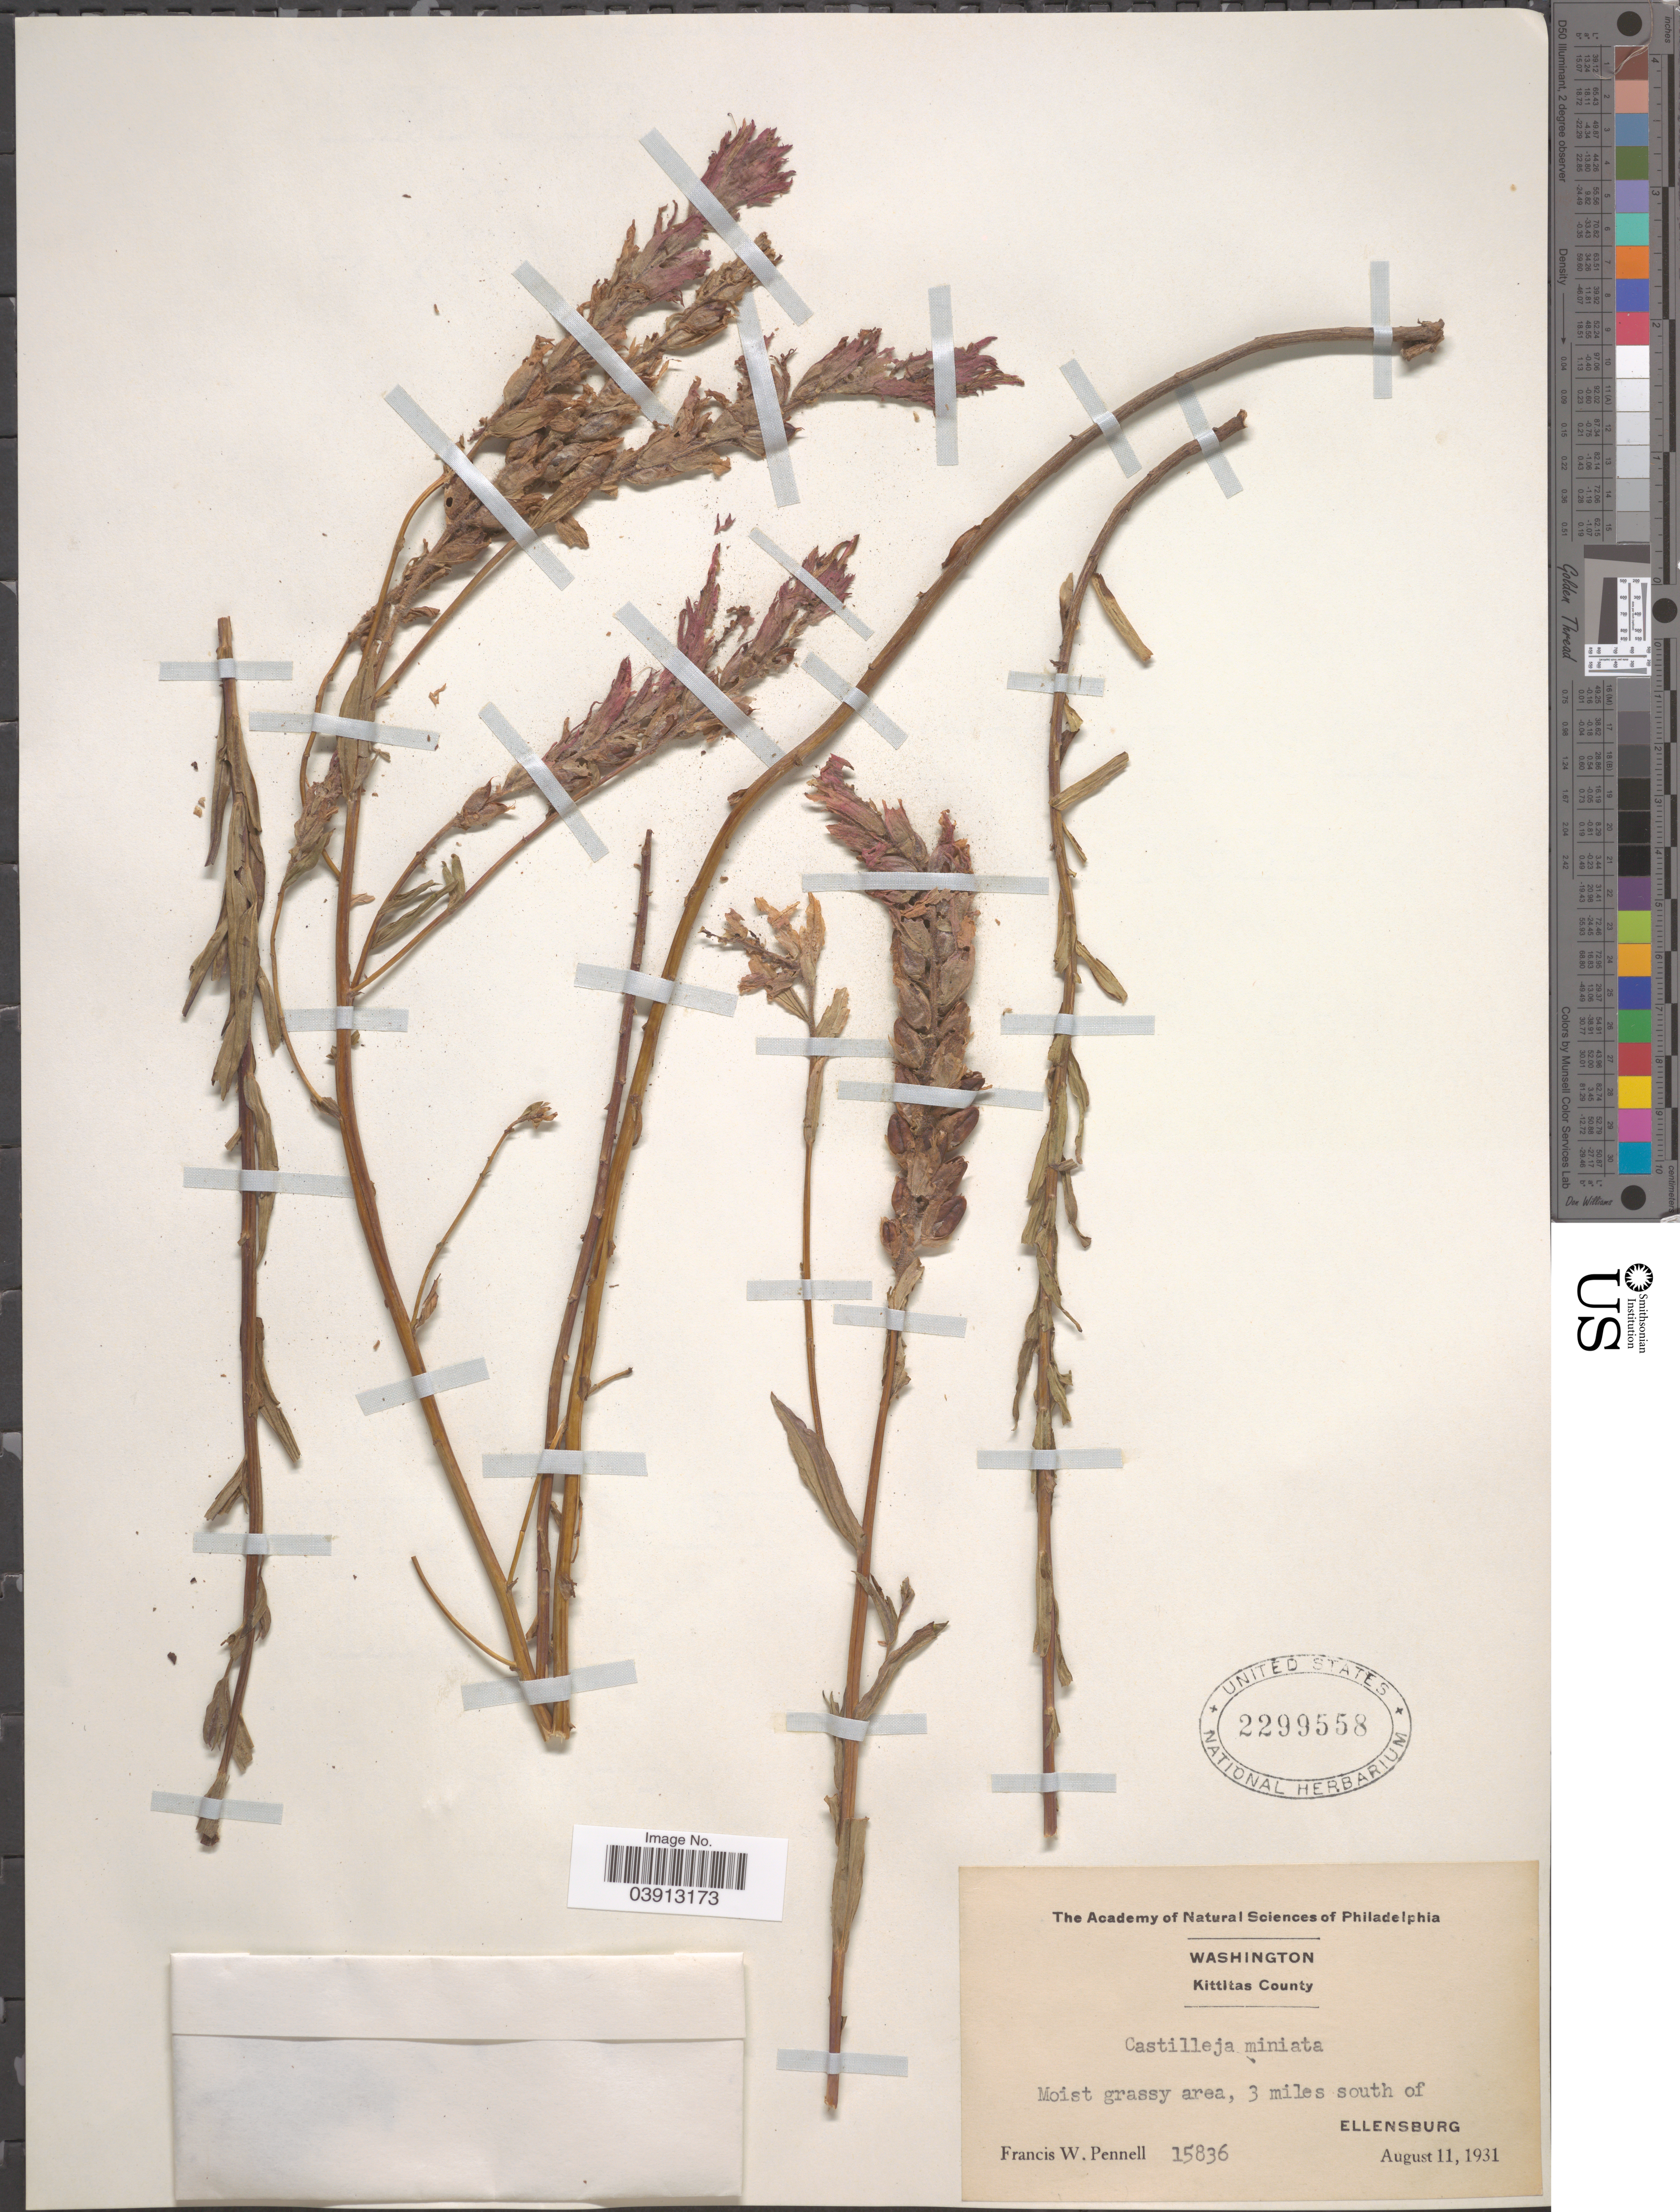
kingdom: Plantae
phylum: Tracheophyta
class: Magnoliopsida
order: Lamiales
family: Orobanchaceae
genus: Castilleja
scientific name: Castilleja miniata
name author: Douglas ex Hook.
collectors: F. W. Pennell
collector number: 15836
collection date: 1931-08-11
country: United States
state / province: Washington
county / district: Kittitas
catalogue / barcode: US 2299558